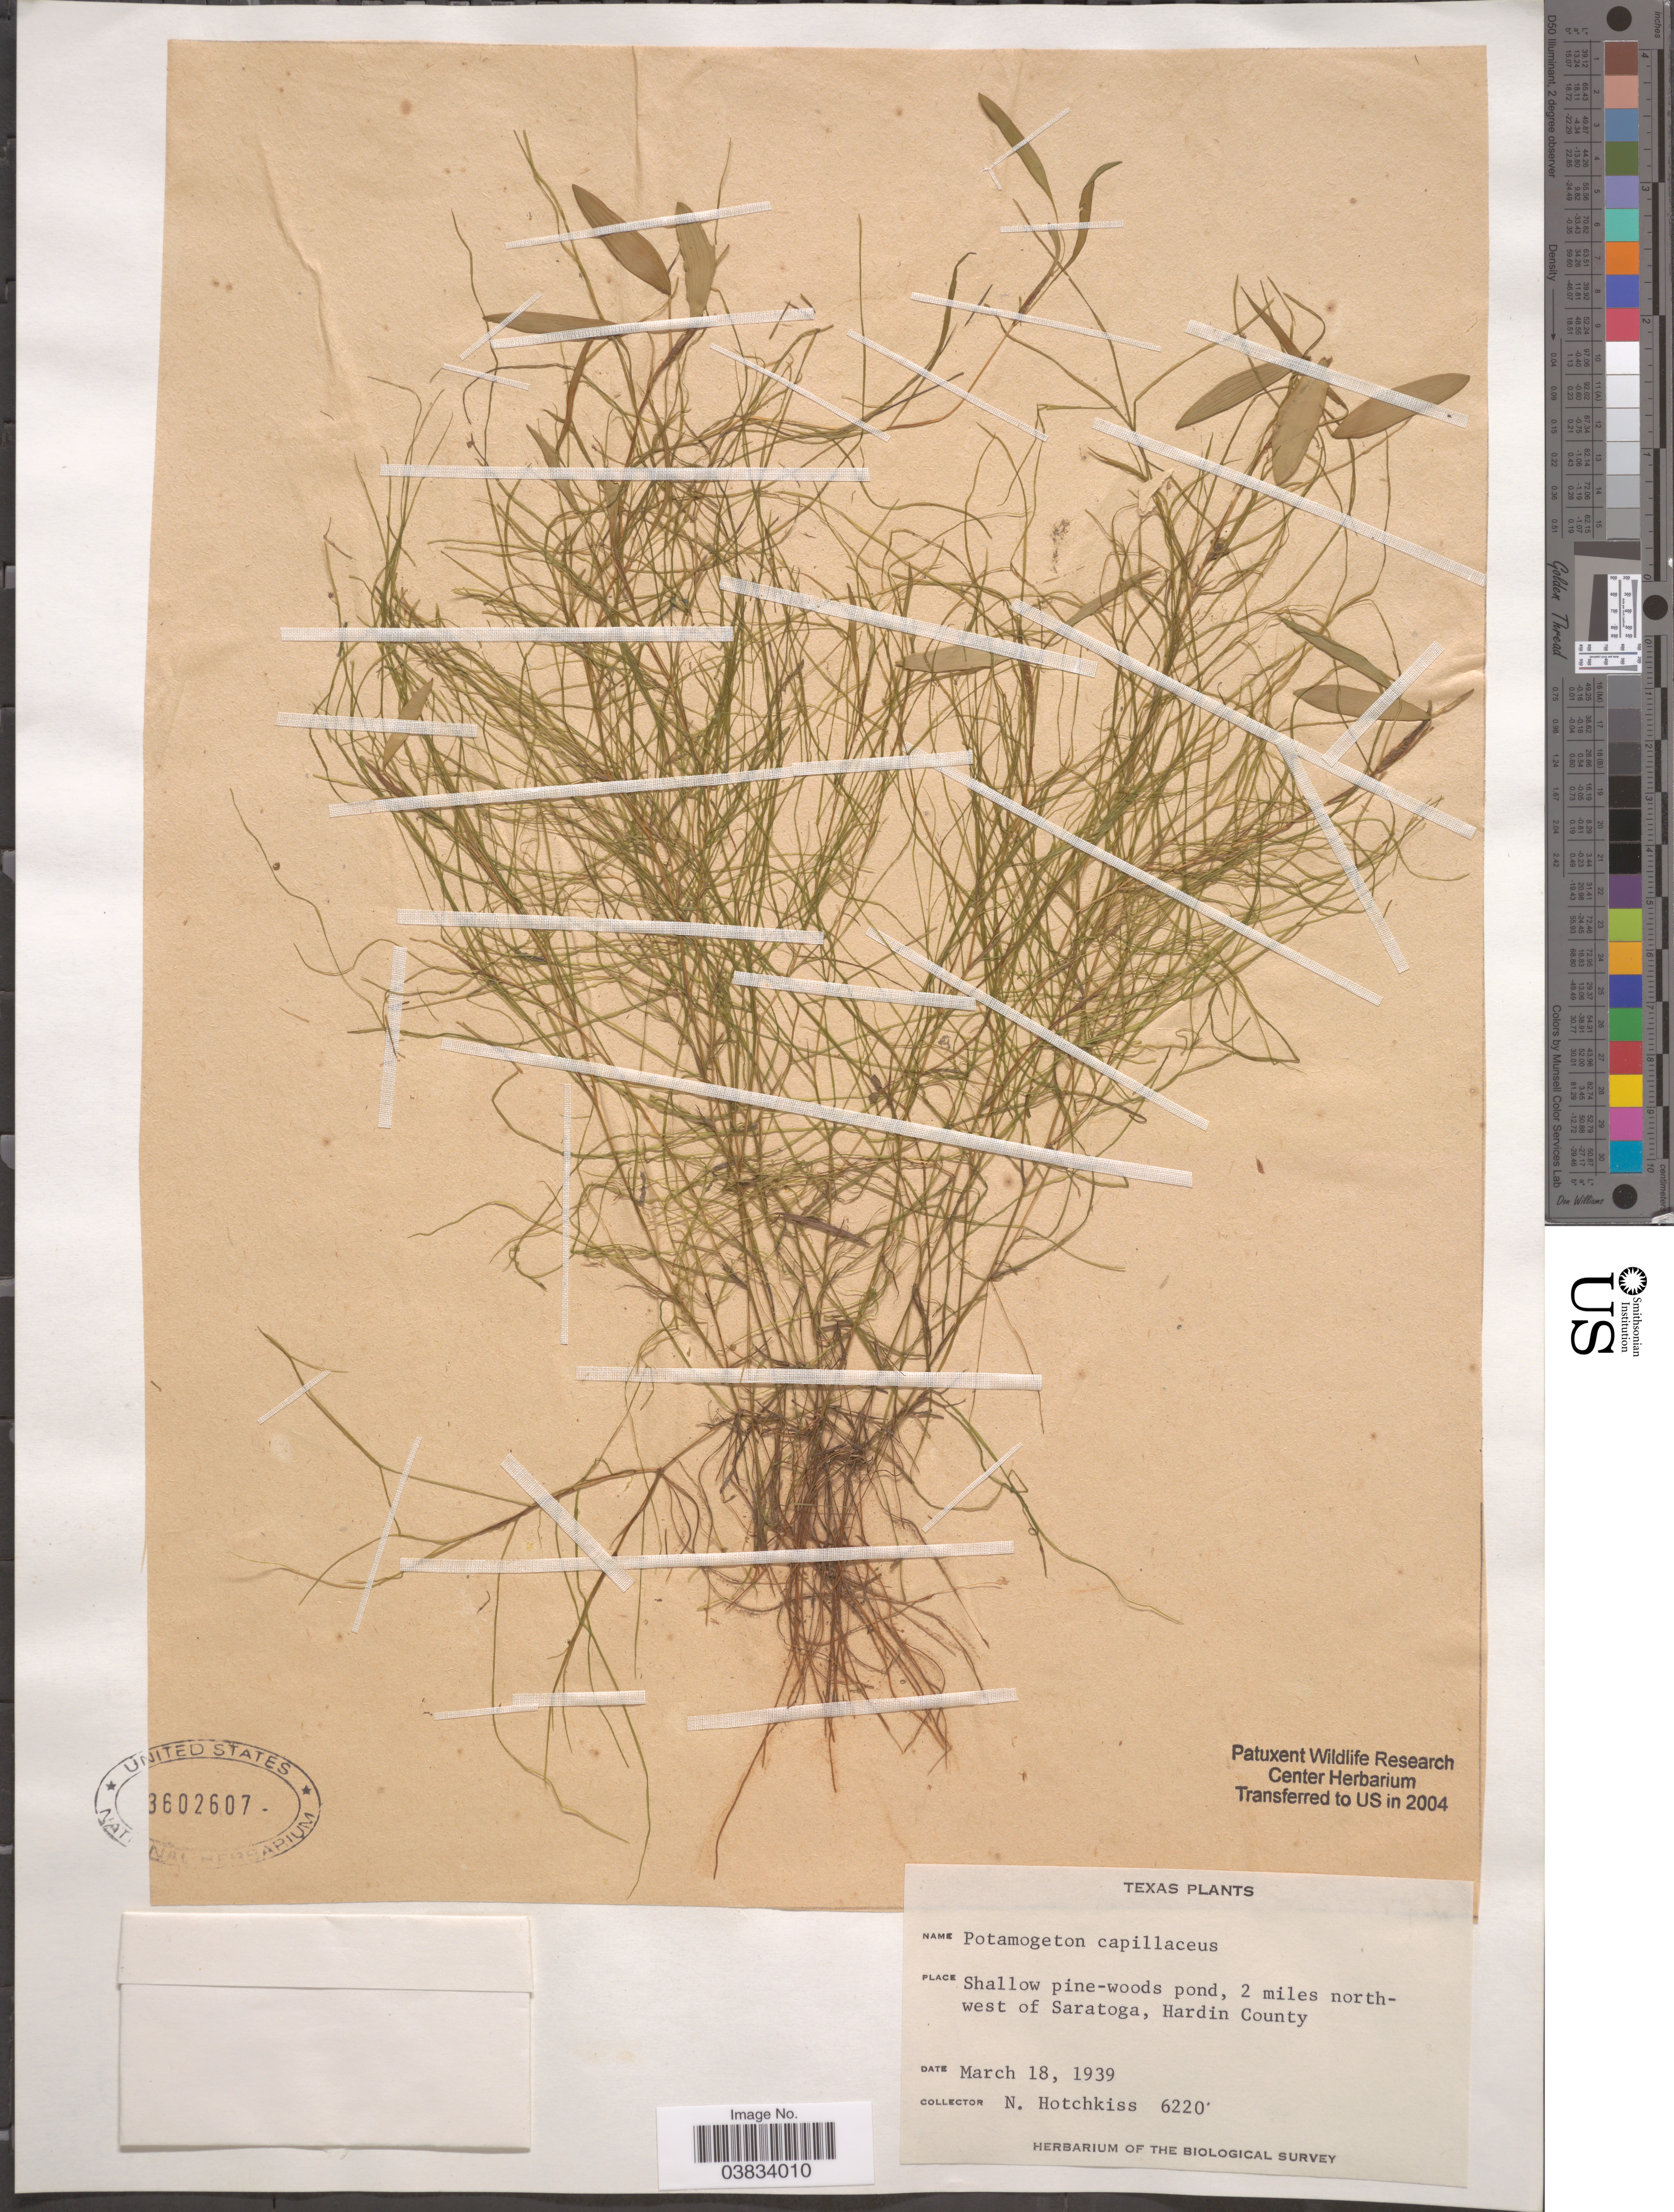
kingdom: Plantae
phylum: Tracheophyta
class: Liliopsida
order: Alismatales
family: Potamogetonaceae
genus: Potamogeton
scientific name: Potamogeton capillaceus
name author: Poir.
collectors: N. Hotchkiss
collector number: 6220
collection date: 1939-03-18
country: United States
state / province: Texas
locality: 2 miles northwest of Saratoga, Hardin County.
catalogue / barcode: US 3602607